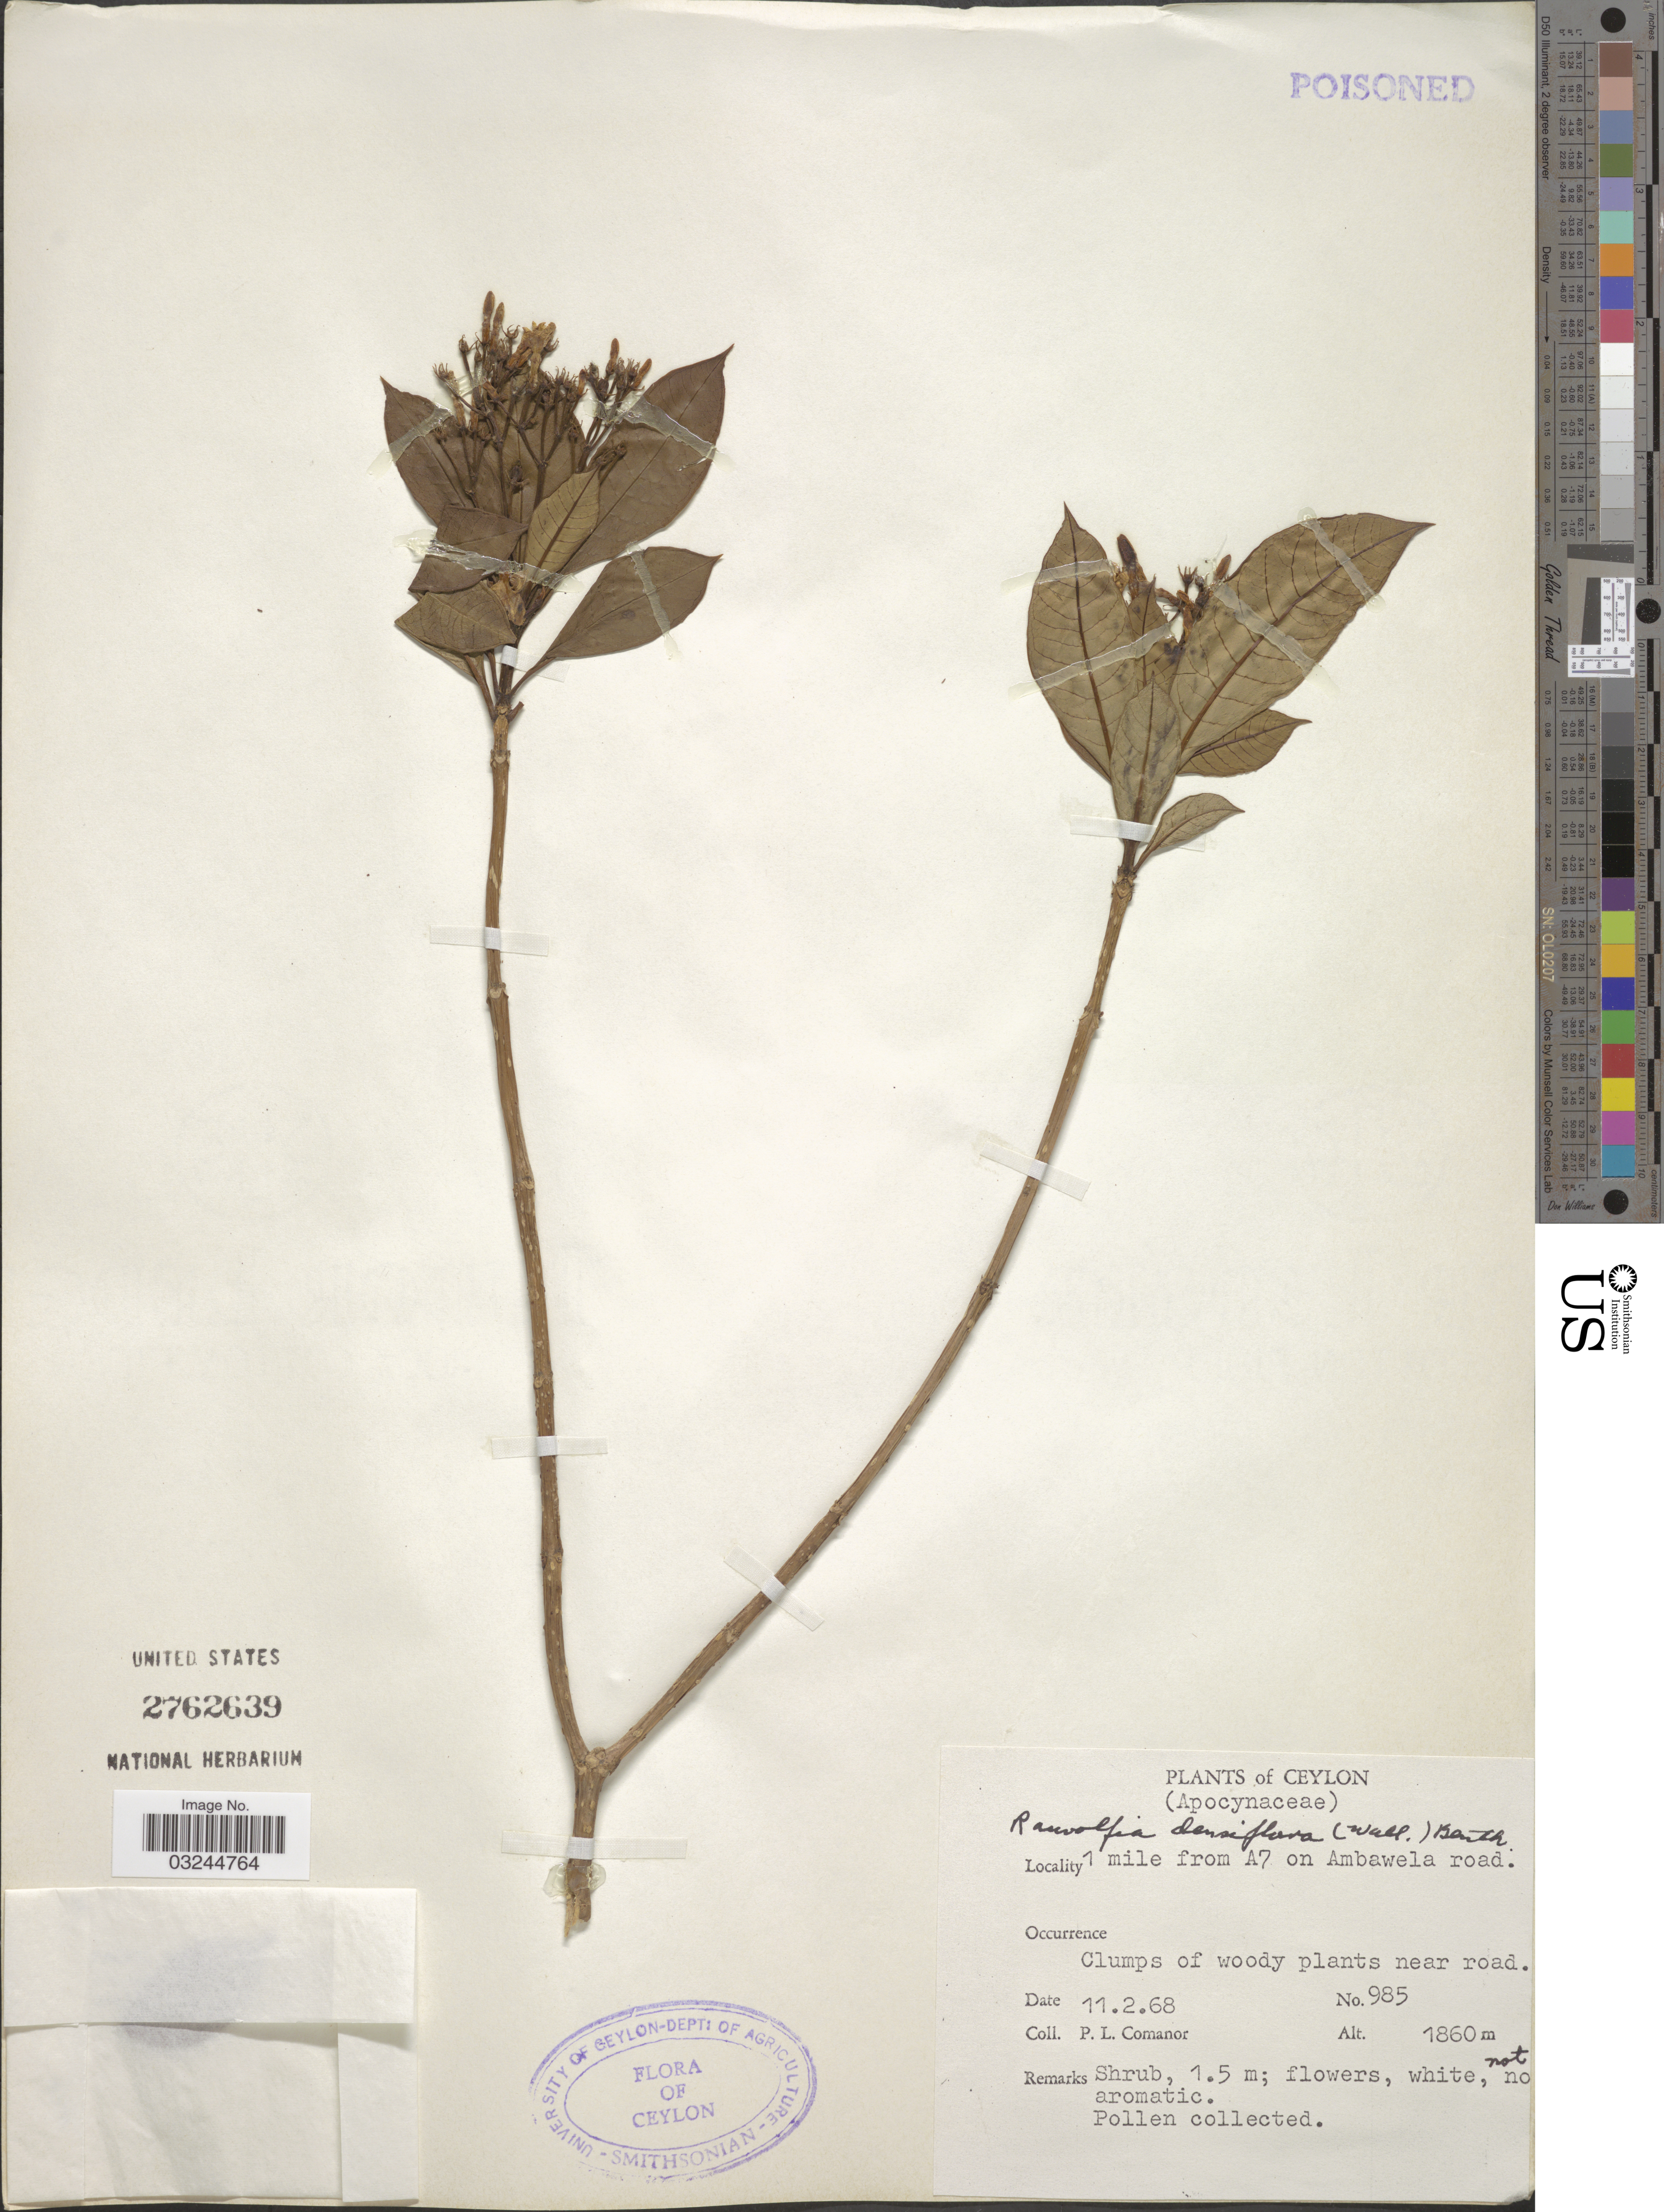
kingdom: Plantae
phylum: Tracheophyta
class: Magnoliopsida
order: Gentianales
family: Apocynaceae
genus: Rauvolfia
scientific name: Rauvolfia densiflora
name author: (Wall.) Benth. ex Hook. f.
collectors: P. Comanor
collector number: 985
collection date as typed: Transcribed d/m/y: 11/2/68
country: Sri Lanka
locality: Ceylon. 1 mile from A7 on Ambawela road.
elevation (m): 1860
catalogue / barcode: US 2762639